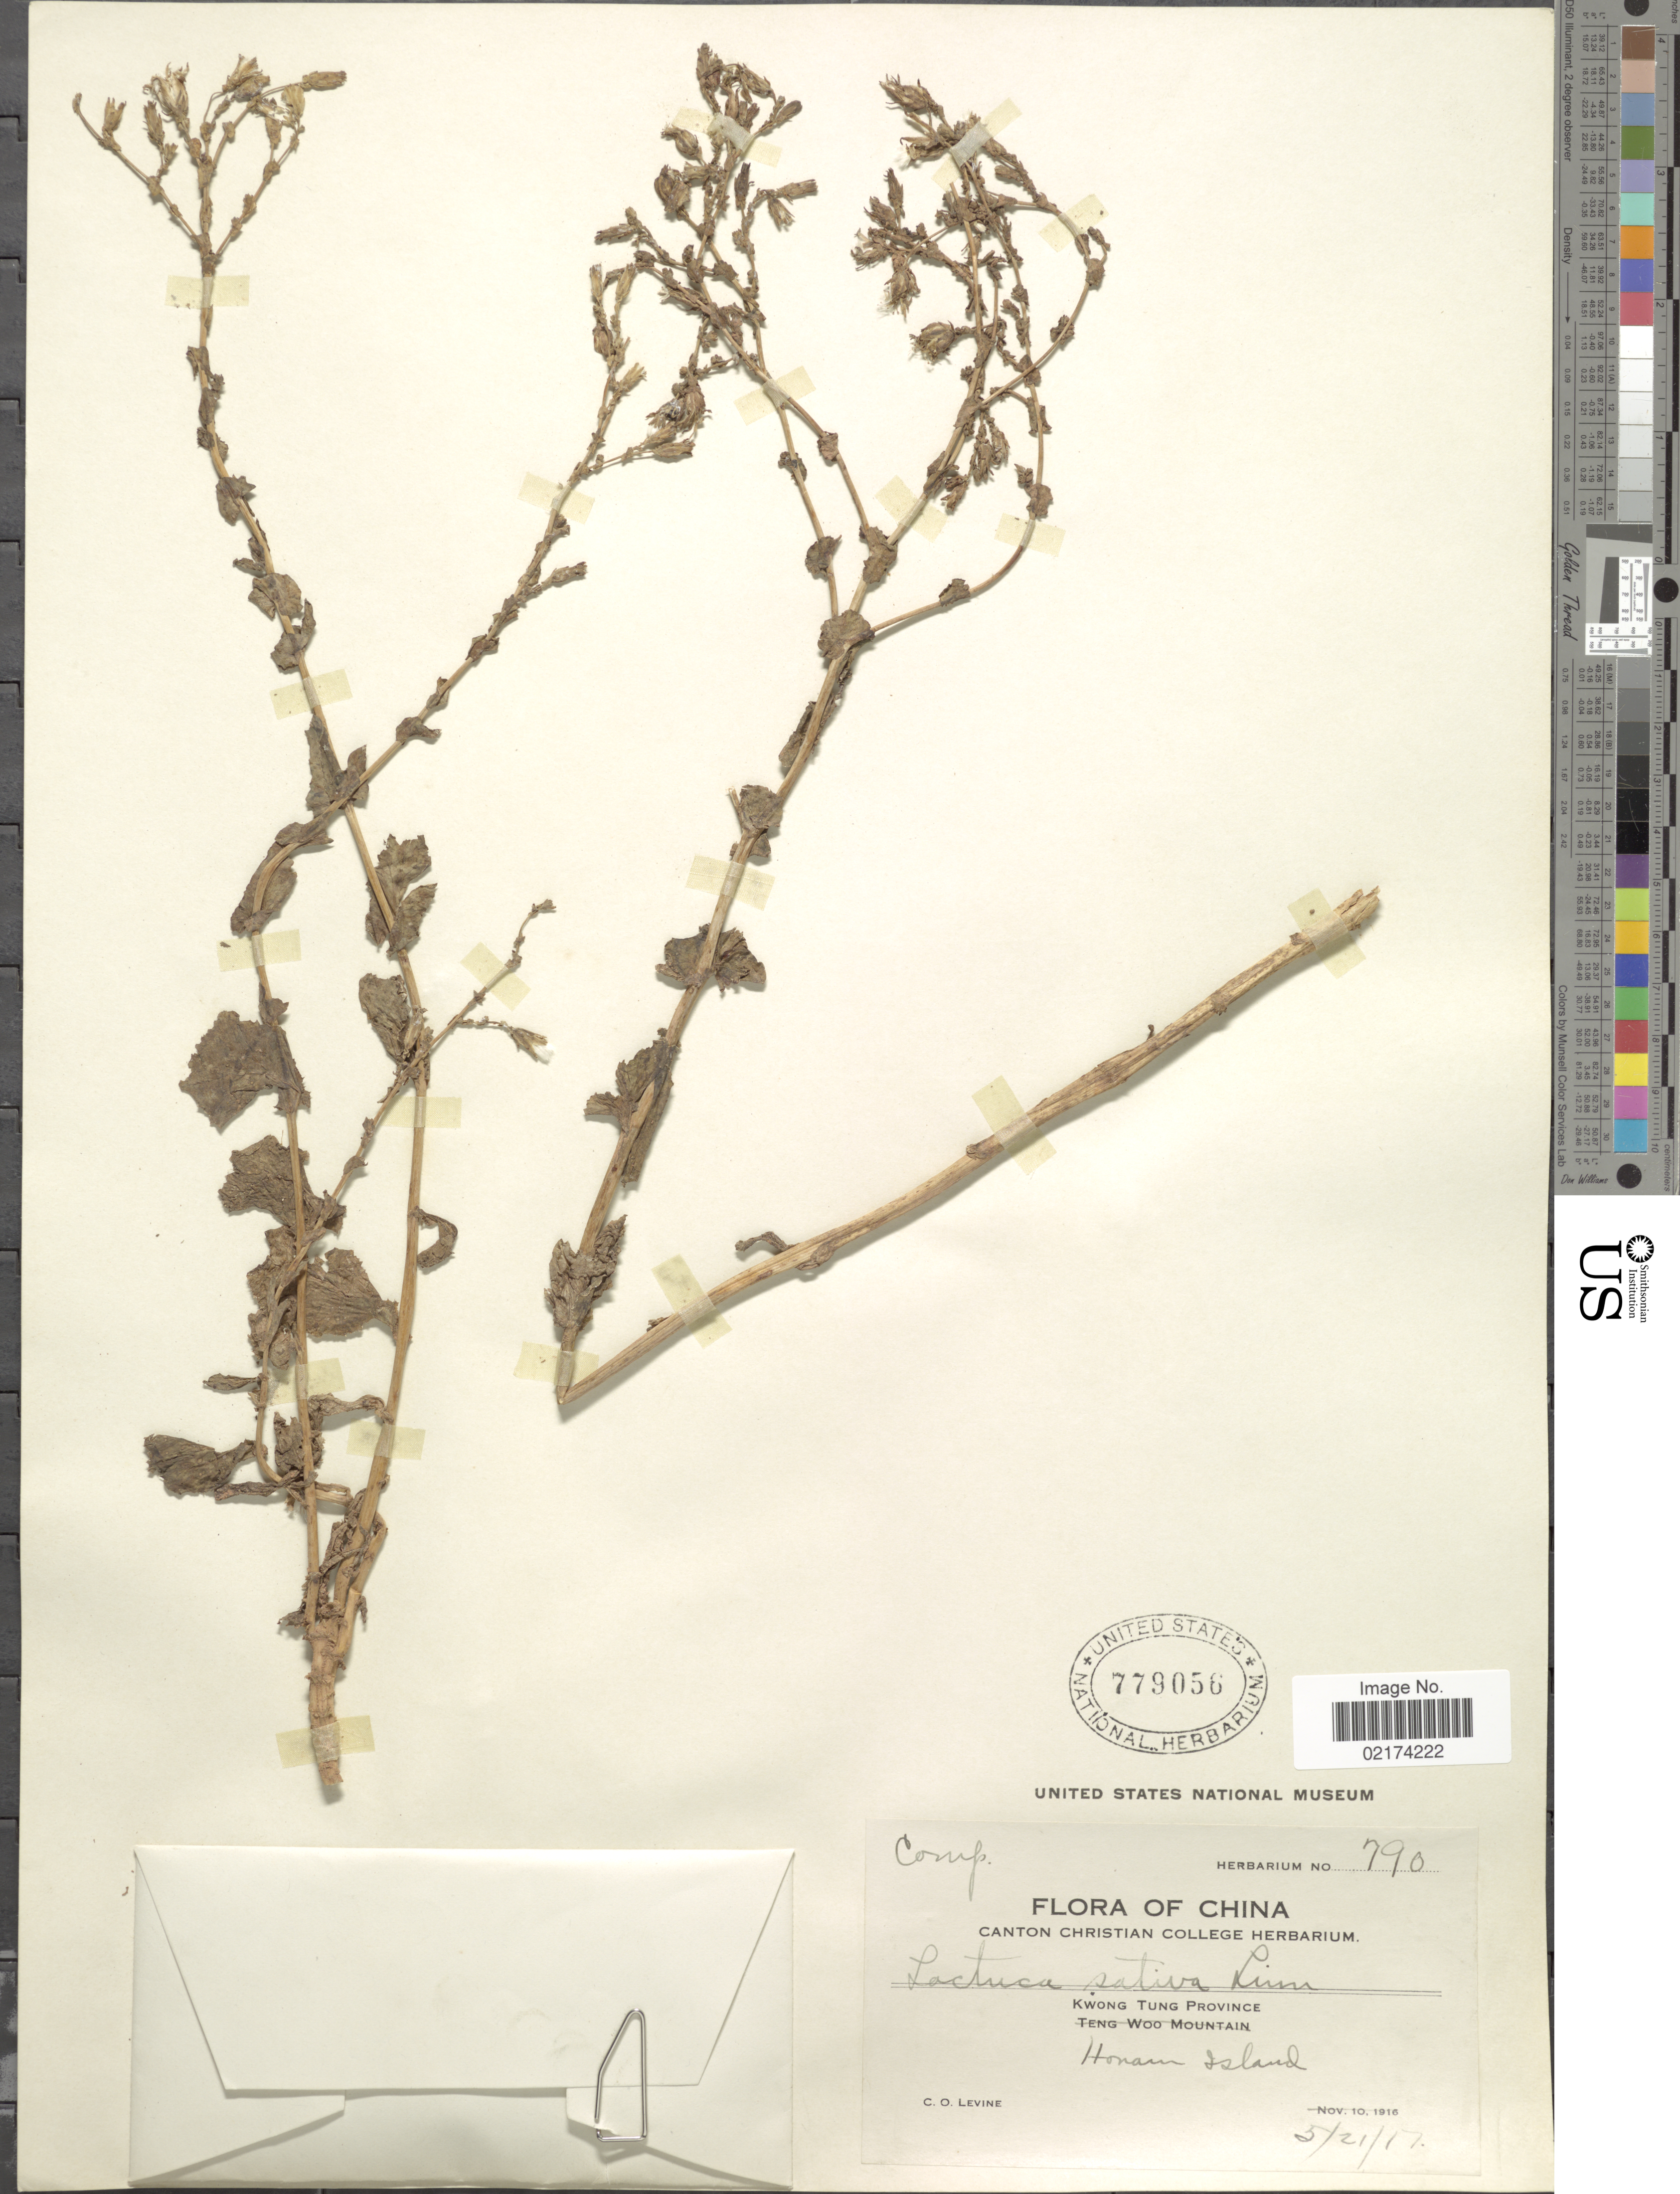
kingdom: Plantae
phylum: Tracheophyta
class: Magnoliopsida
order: Asterales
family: Asteraceae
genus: Lactuca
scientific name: Lactuca sativa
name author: L.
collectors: C. O. Levine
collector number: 790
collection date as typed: Transcribed d/m/y: 21/5/17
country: China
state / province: Guangdong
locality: Kwong Tung Province, Honam Island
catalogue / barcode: US 779056